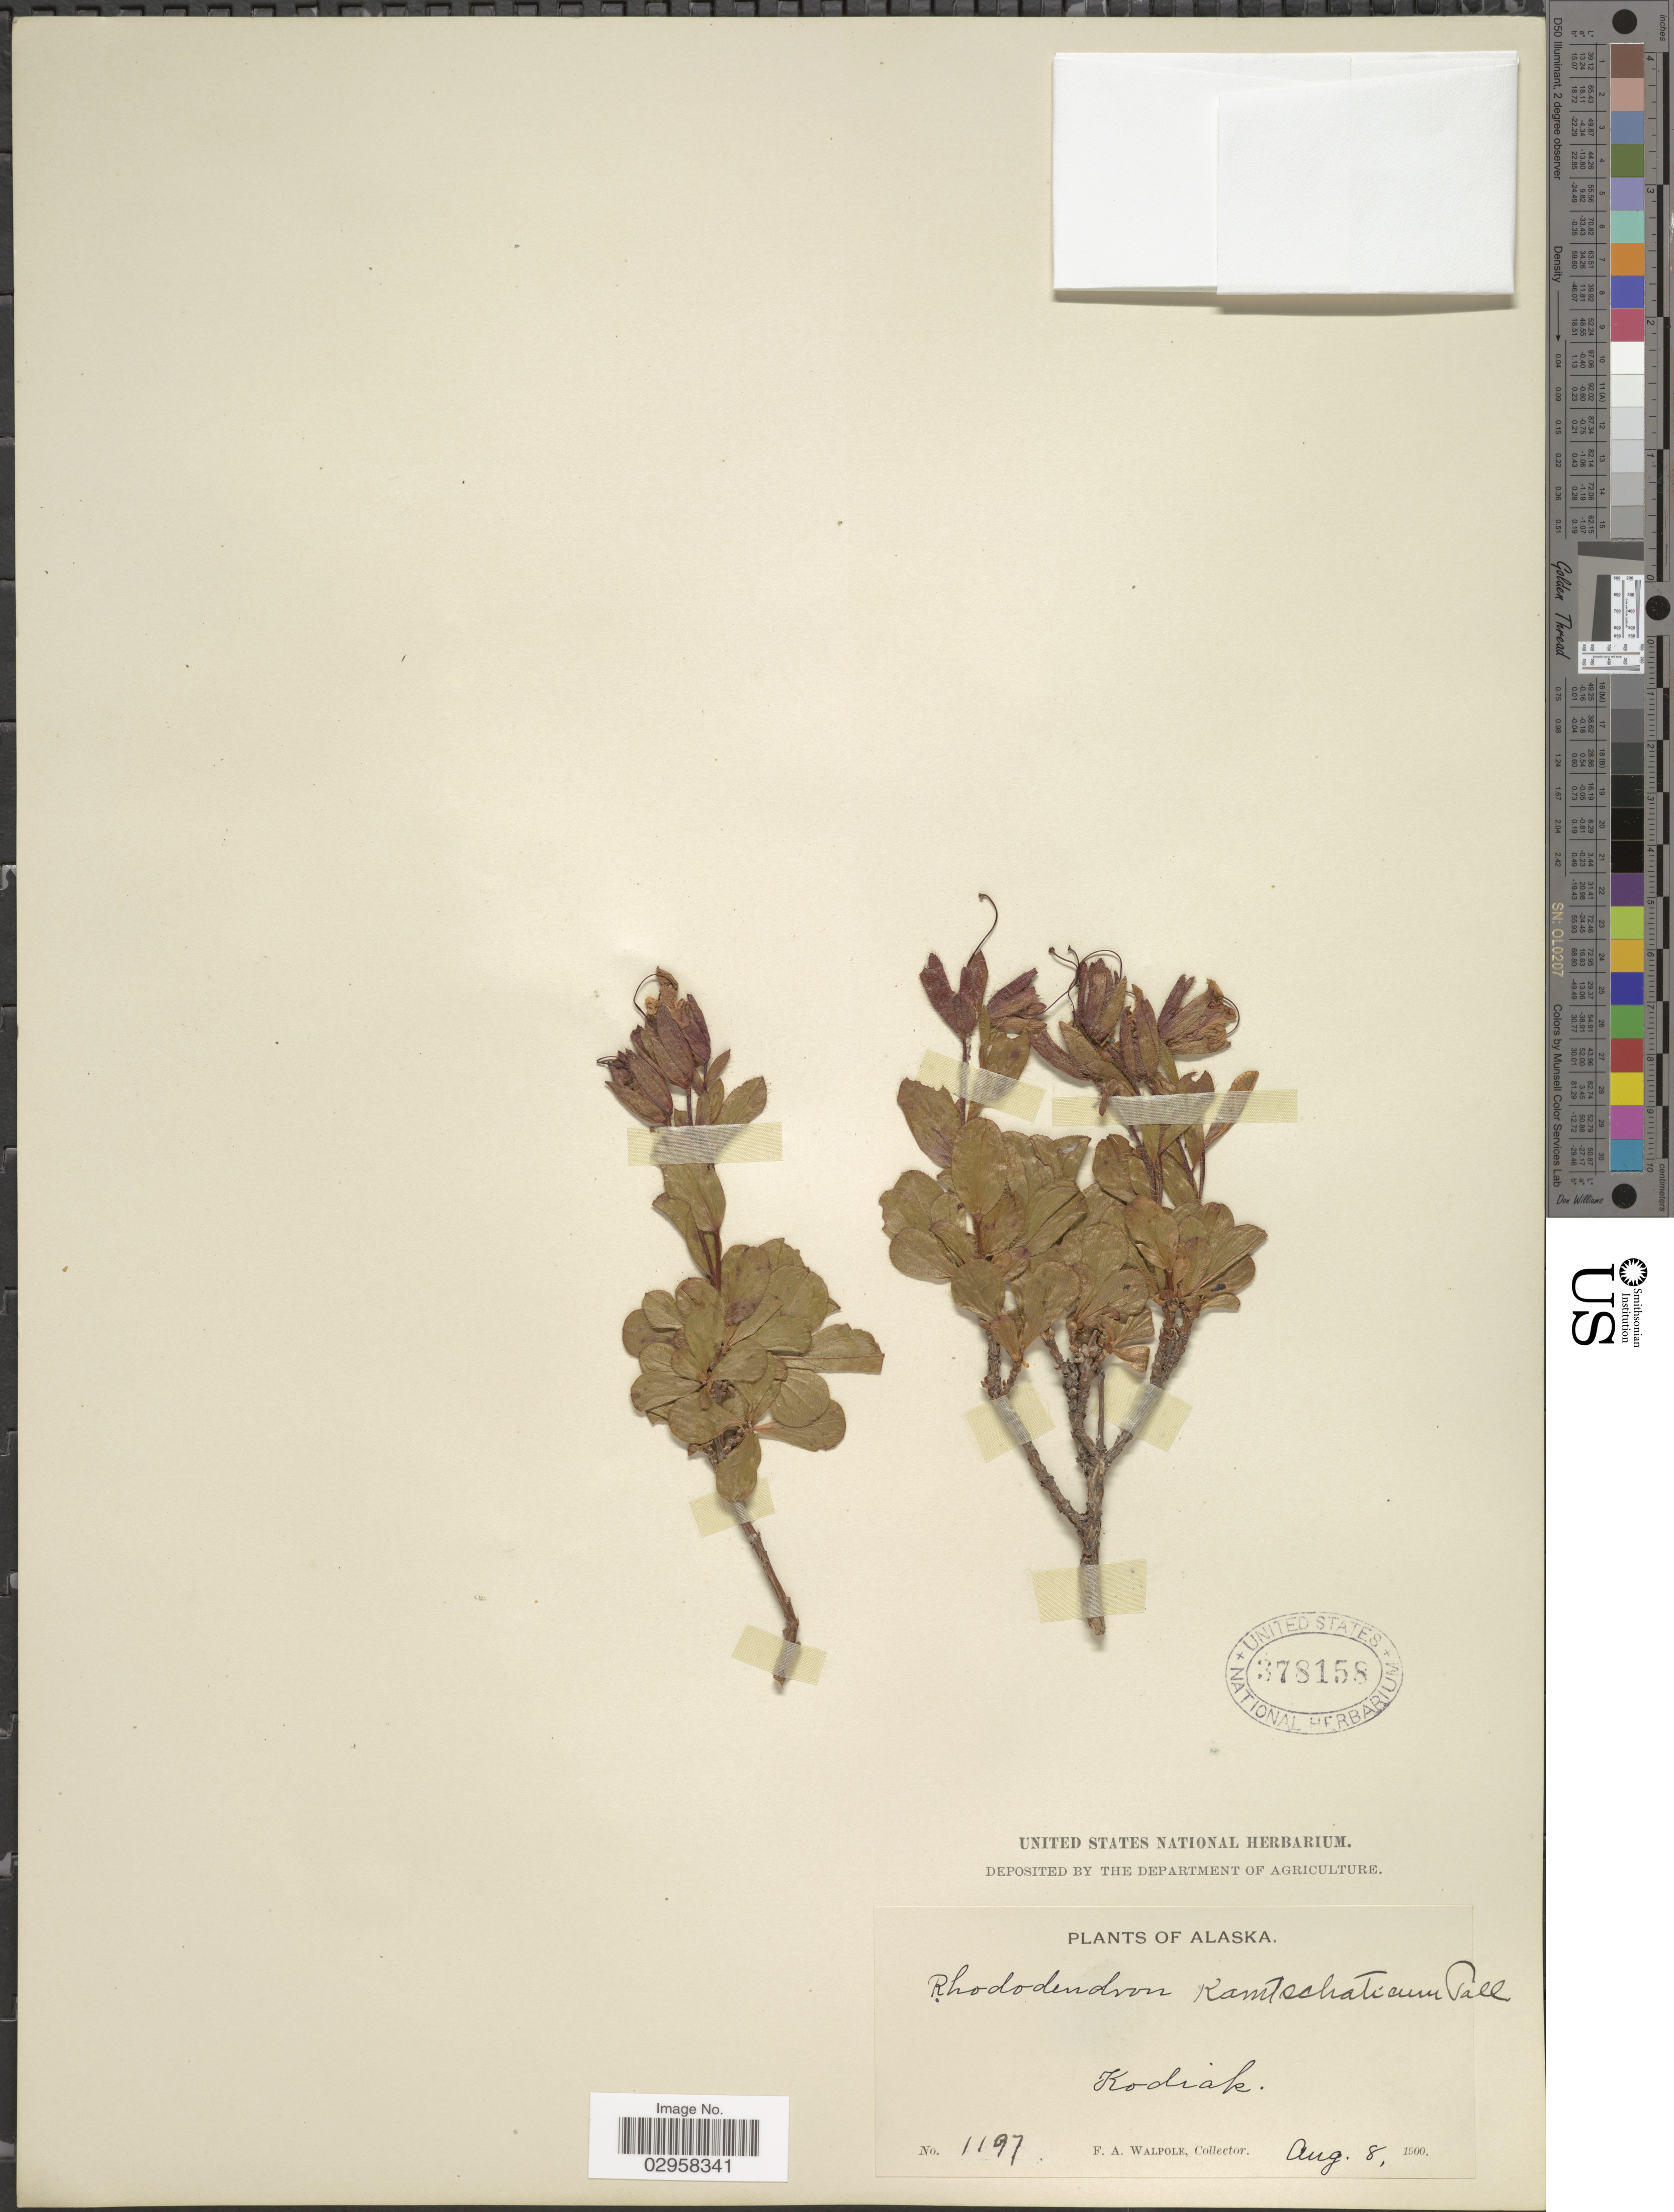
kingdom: Plantae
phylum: Tracheophyta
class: Magnoliopsida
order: Ericales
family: Ericaceae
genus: Rhododendron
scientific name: Rhododendron kamtschaticum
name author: Pall.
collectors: F. Walpole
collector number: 1197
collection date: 1900-08-08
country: United States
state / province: Alaska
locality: Kodiak.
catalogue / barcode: US 378158